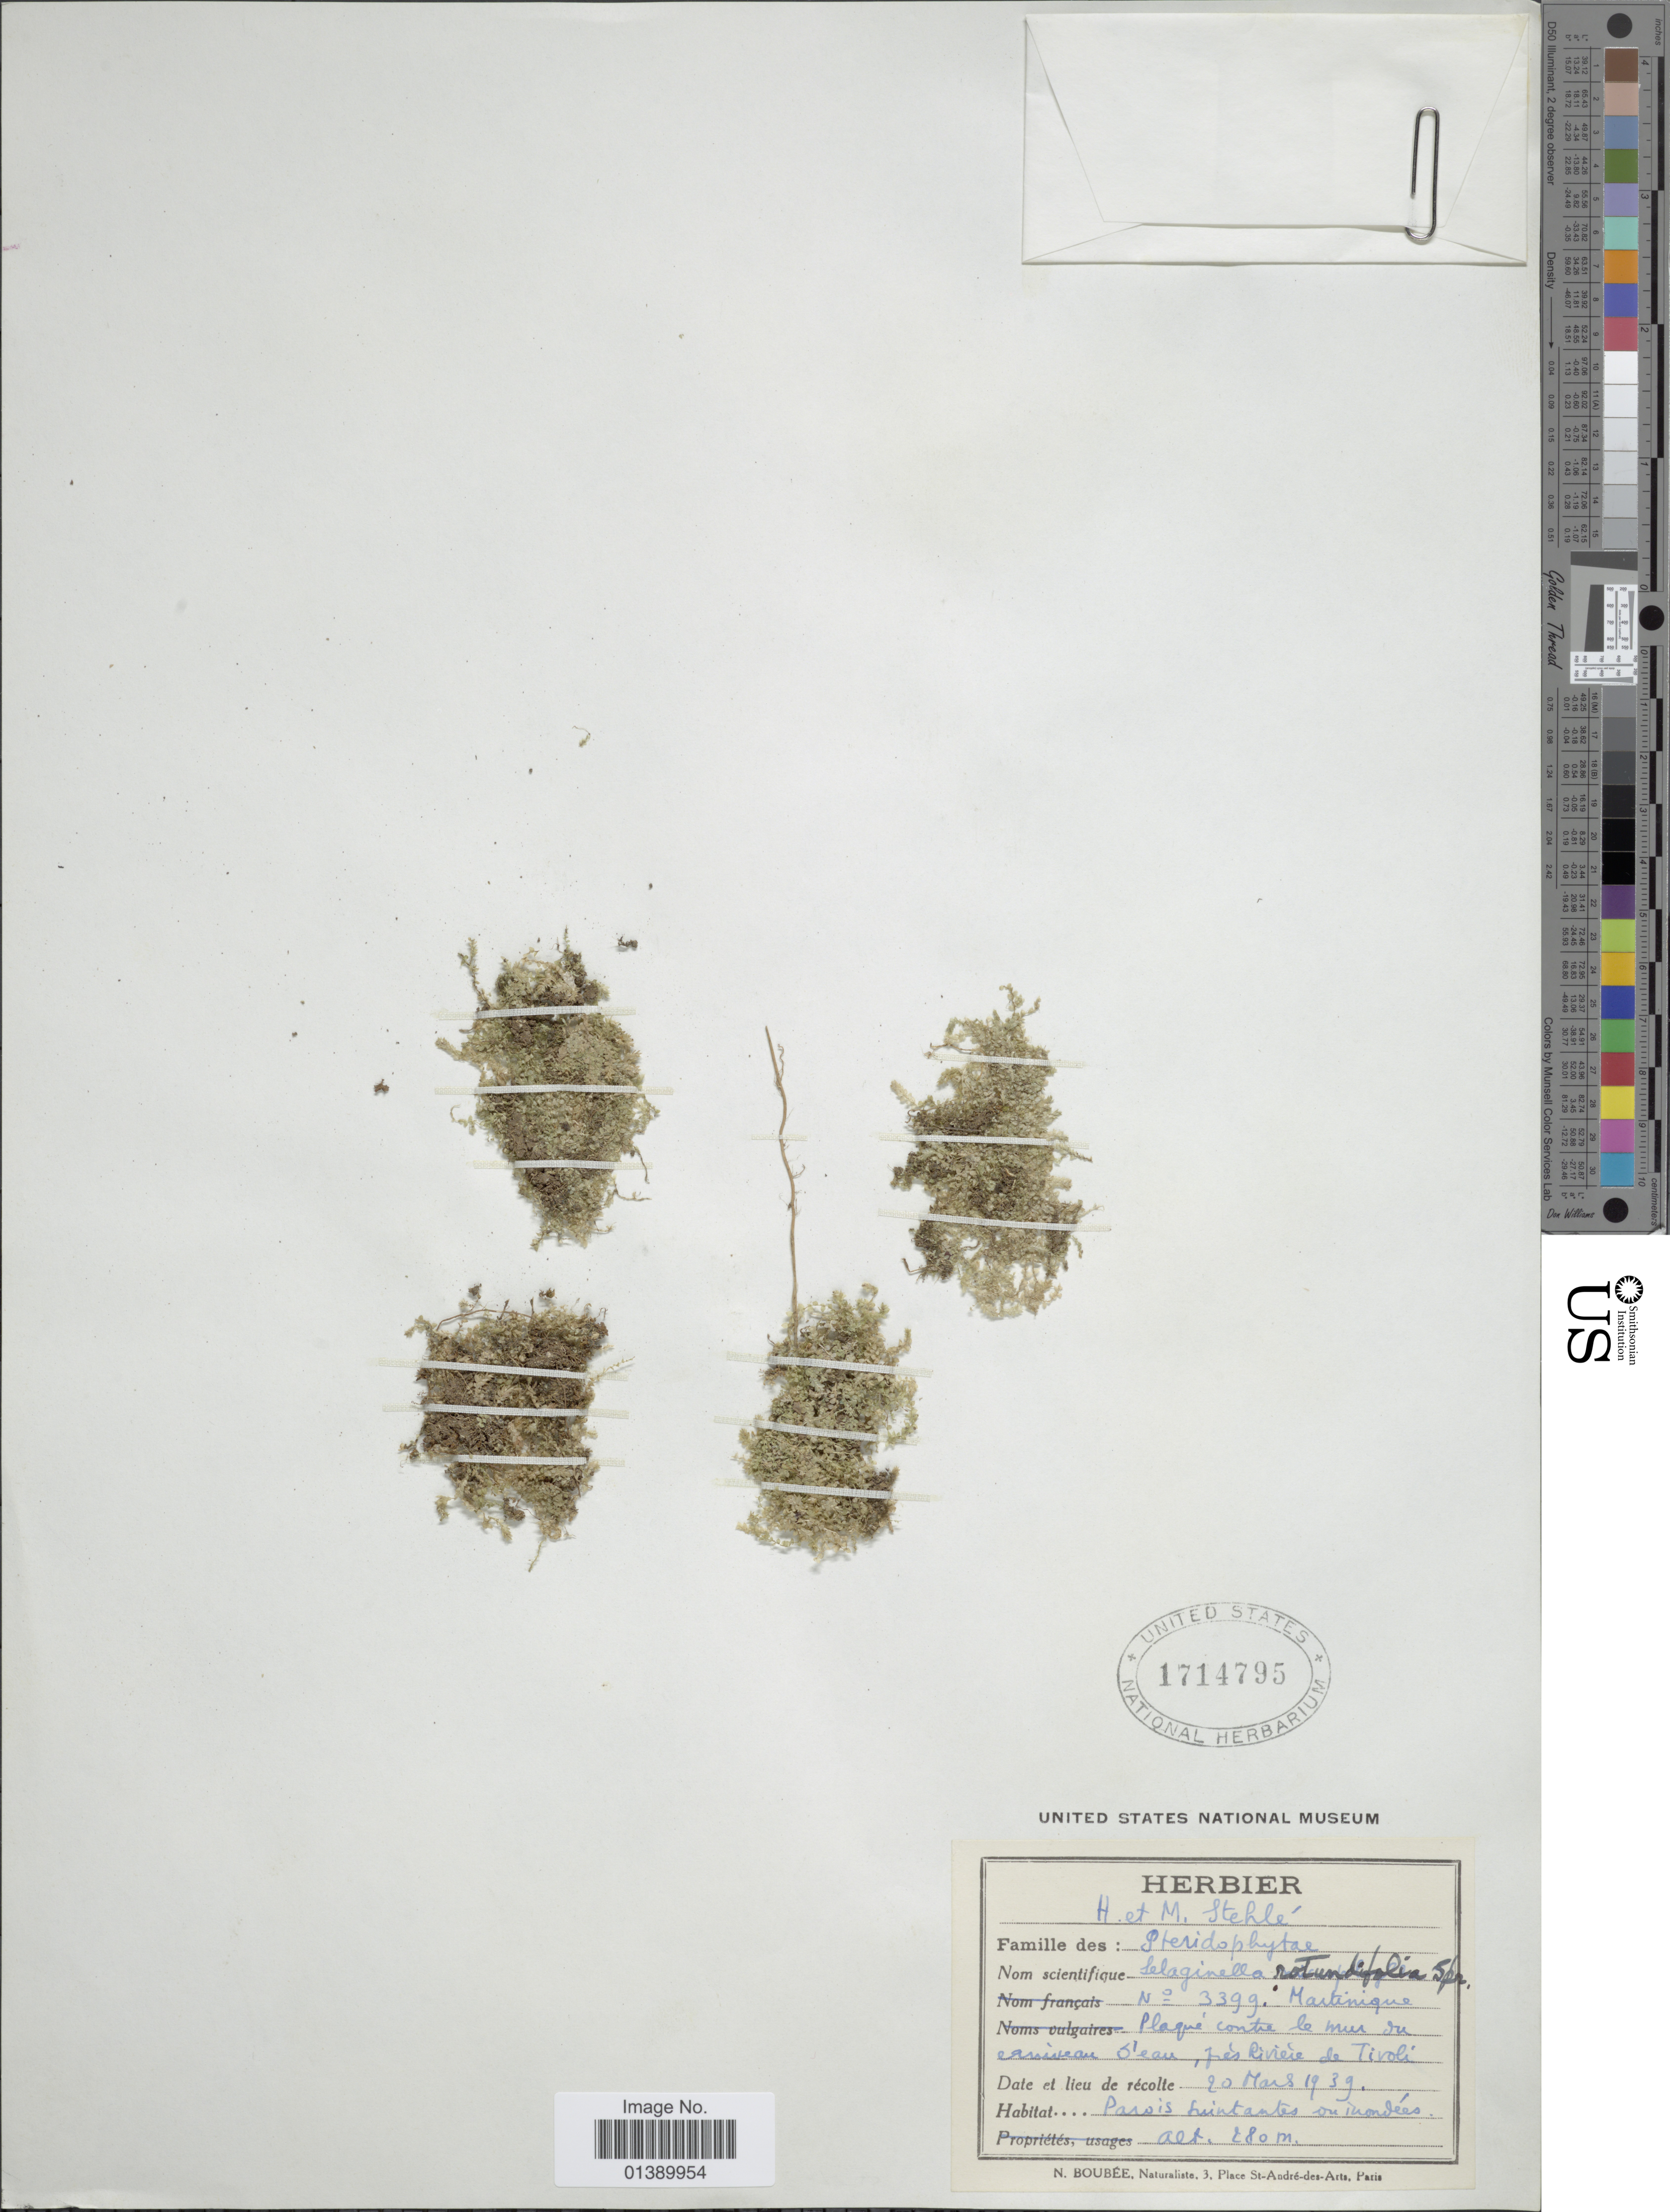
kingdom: Plantae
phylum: Tracheophyta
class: Lycopodiopsida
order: Selaginellales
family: Selaginellaceae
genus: Selaginella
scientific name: Selaginella rotundifolia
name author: Spring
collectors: H. Stehlé & M. Stehlé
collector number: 3399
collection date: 1939-03-20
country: Martinique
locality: Plaque contre le mur du eaniveau, d'eau, près Riviere de Tivoli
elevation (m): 280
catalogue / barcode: US 1714795